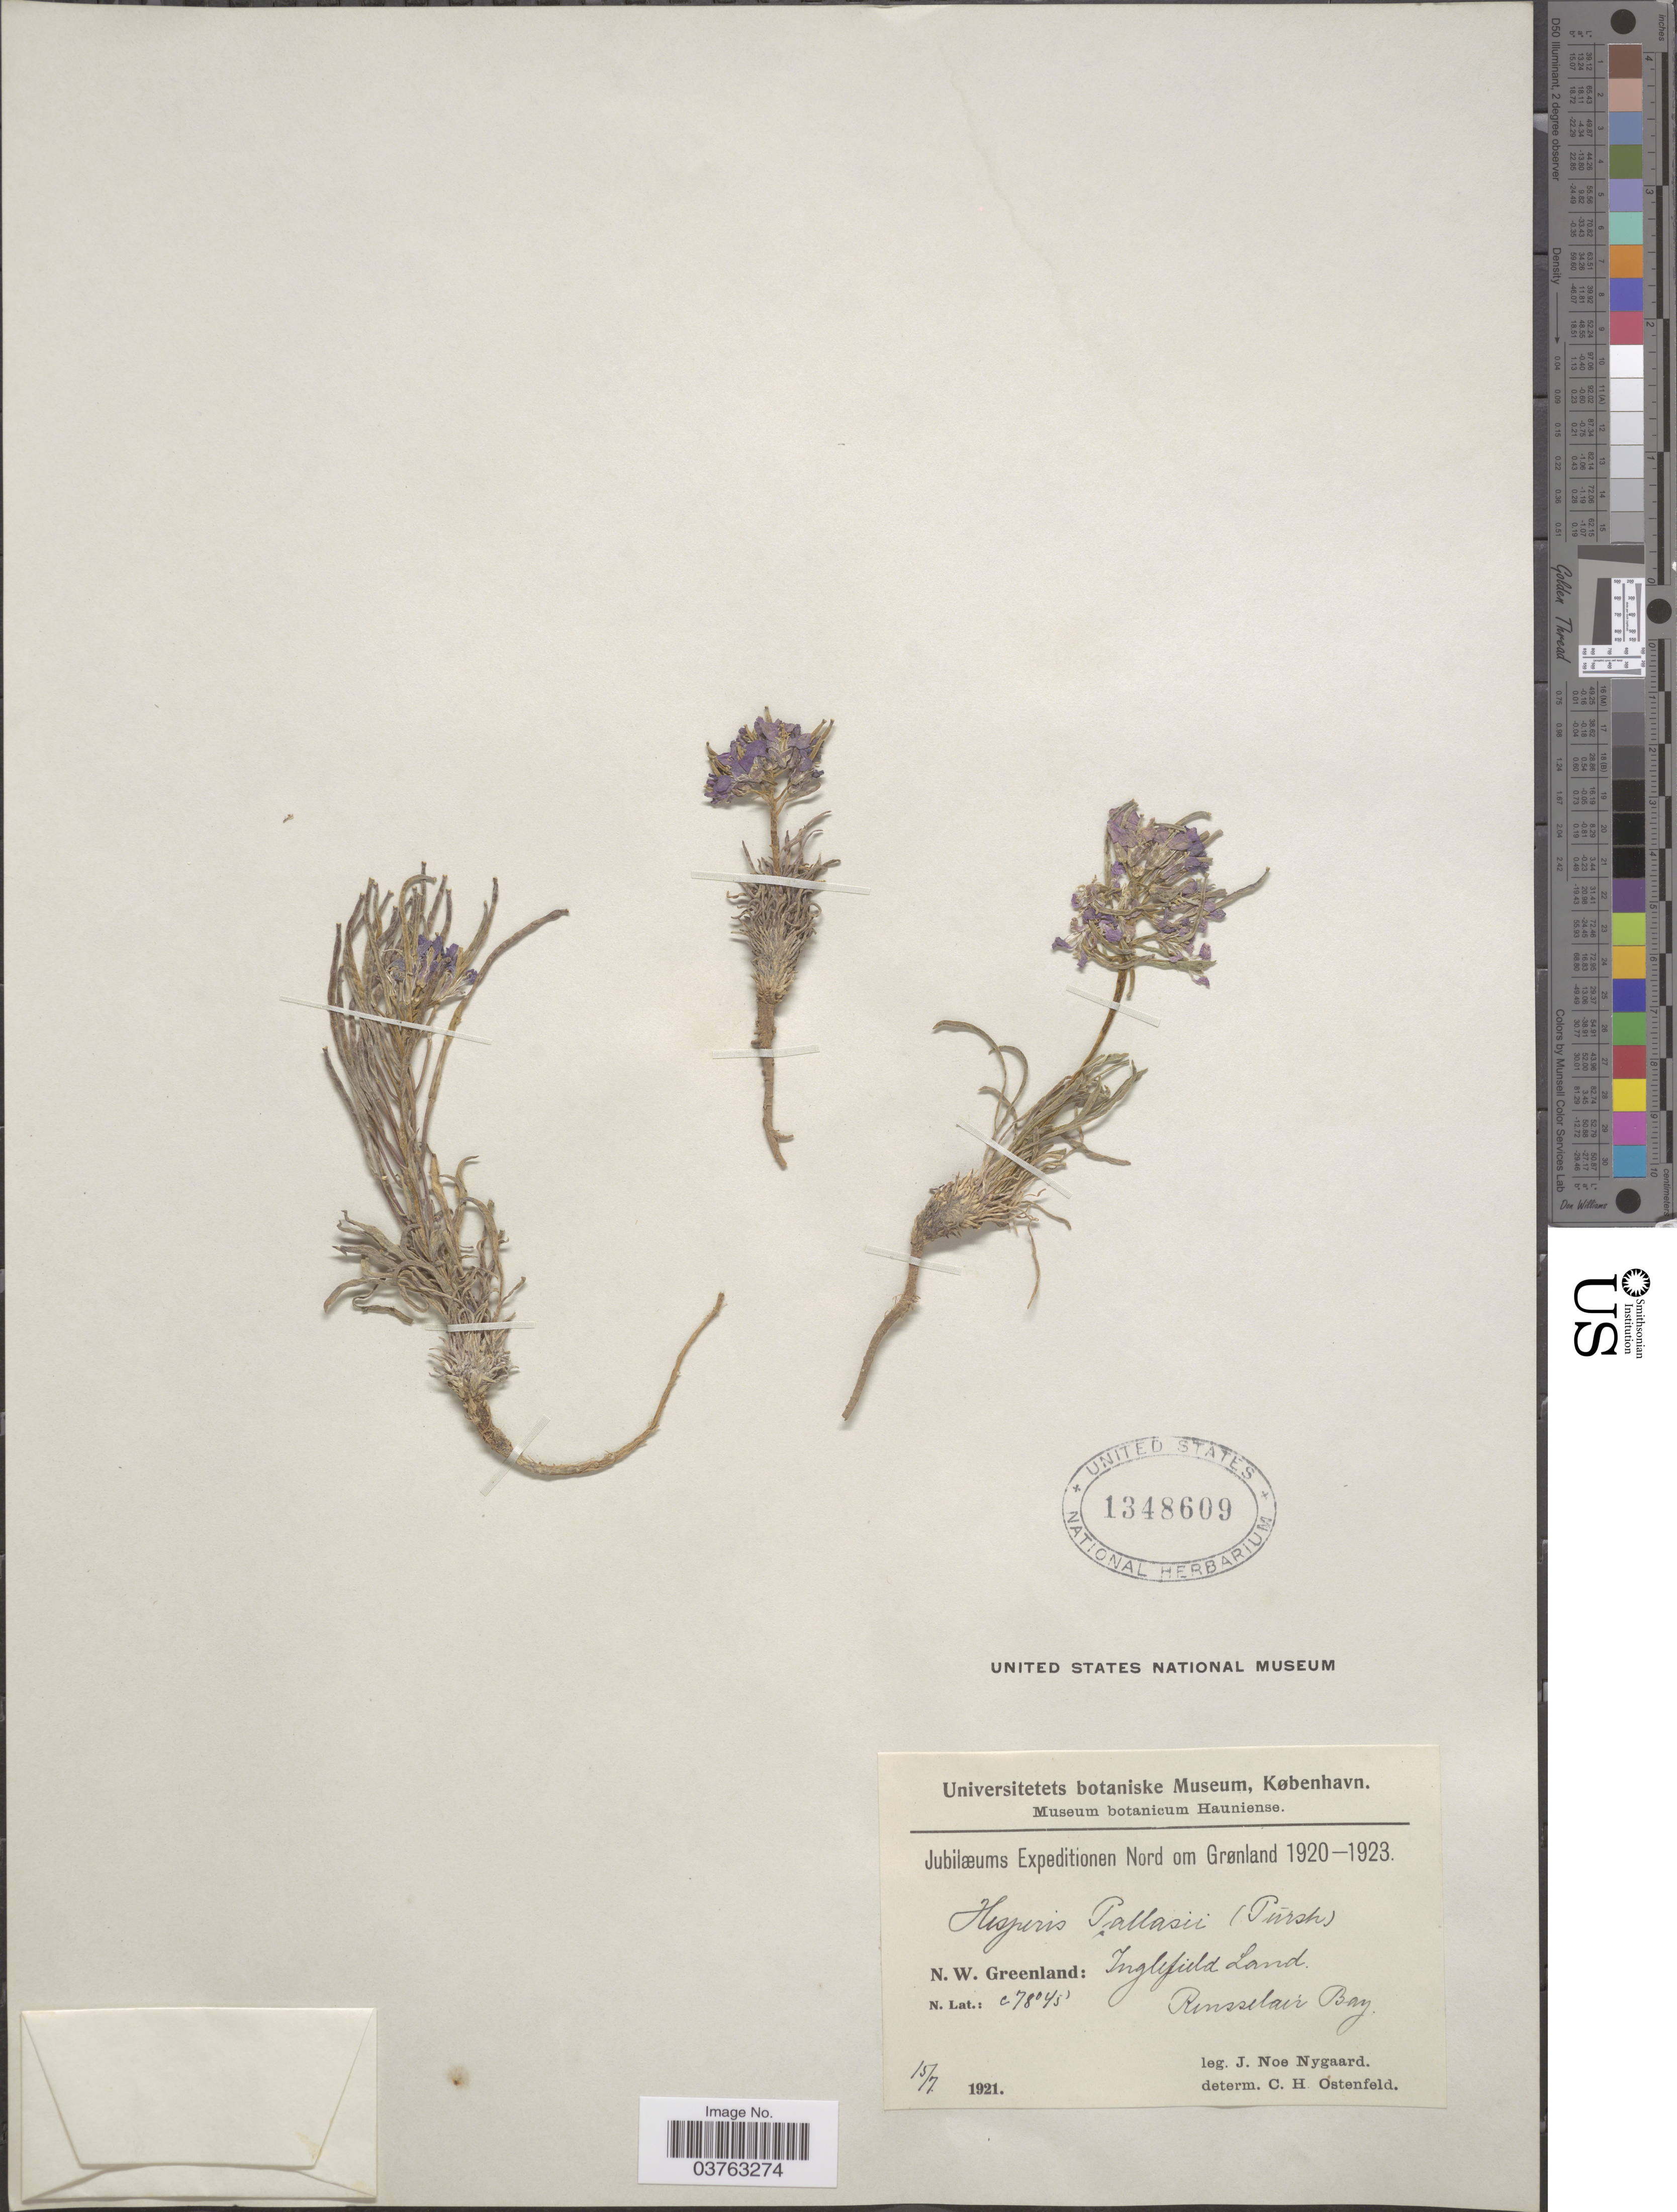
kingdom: Plantae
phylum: Tracheophyta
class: Magnoliopsida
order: Brassicales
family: Brassicaceae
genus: Hesperis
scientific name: Hesperis pallasii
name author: (Pursh) Seem.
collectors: J. Nygaard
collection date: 1921-07-15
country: Greenland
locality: Nord om Grønland. N. W. Greenland: Inglefield Land, Rensselair bay.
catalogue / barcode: US 1348609